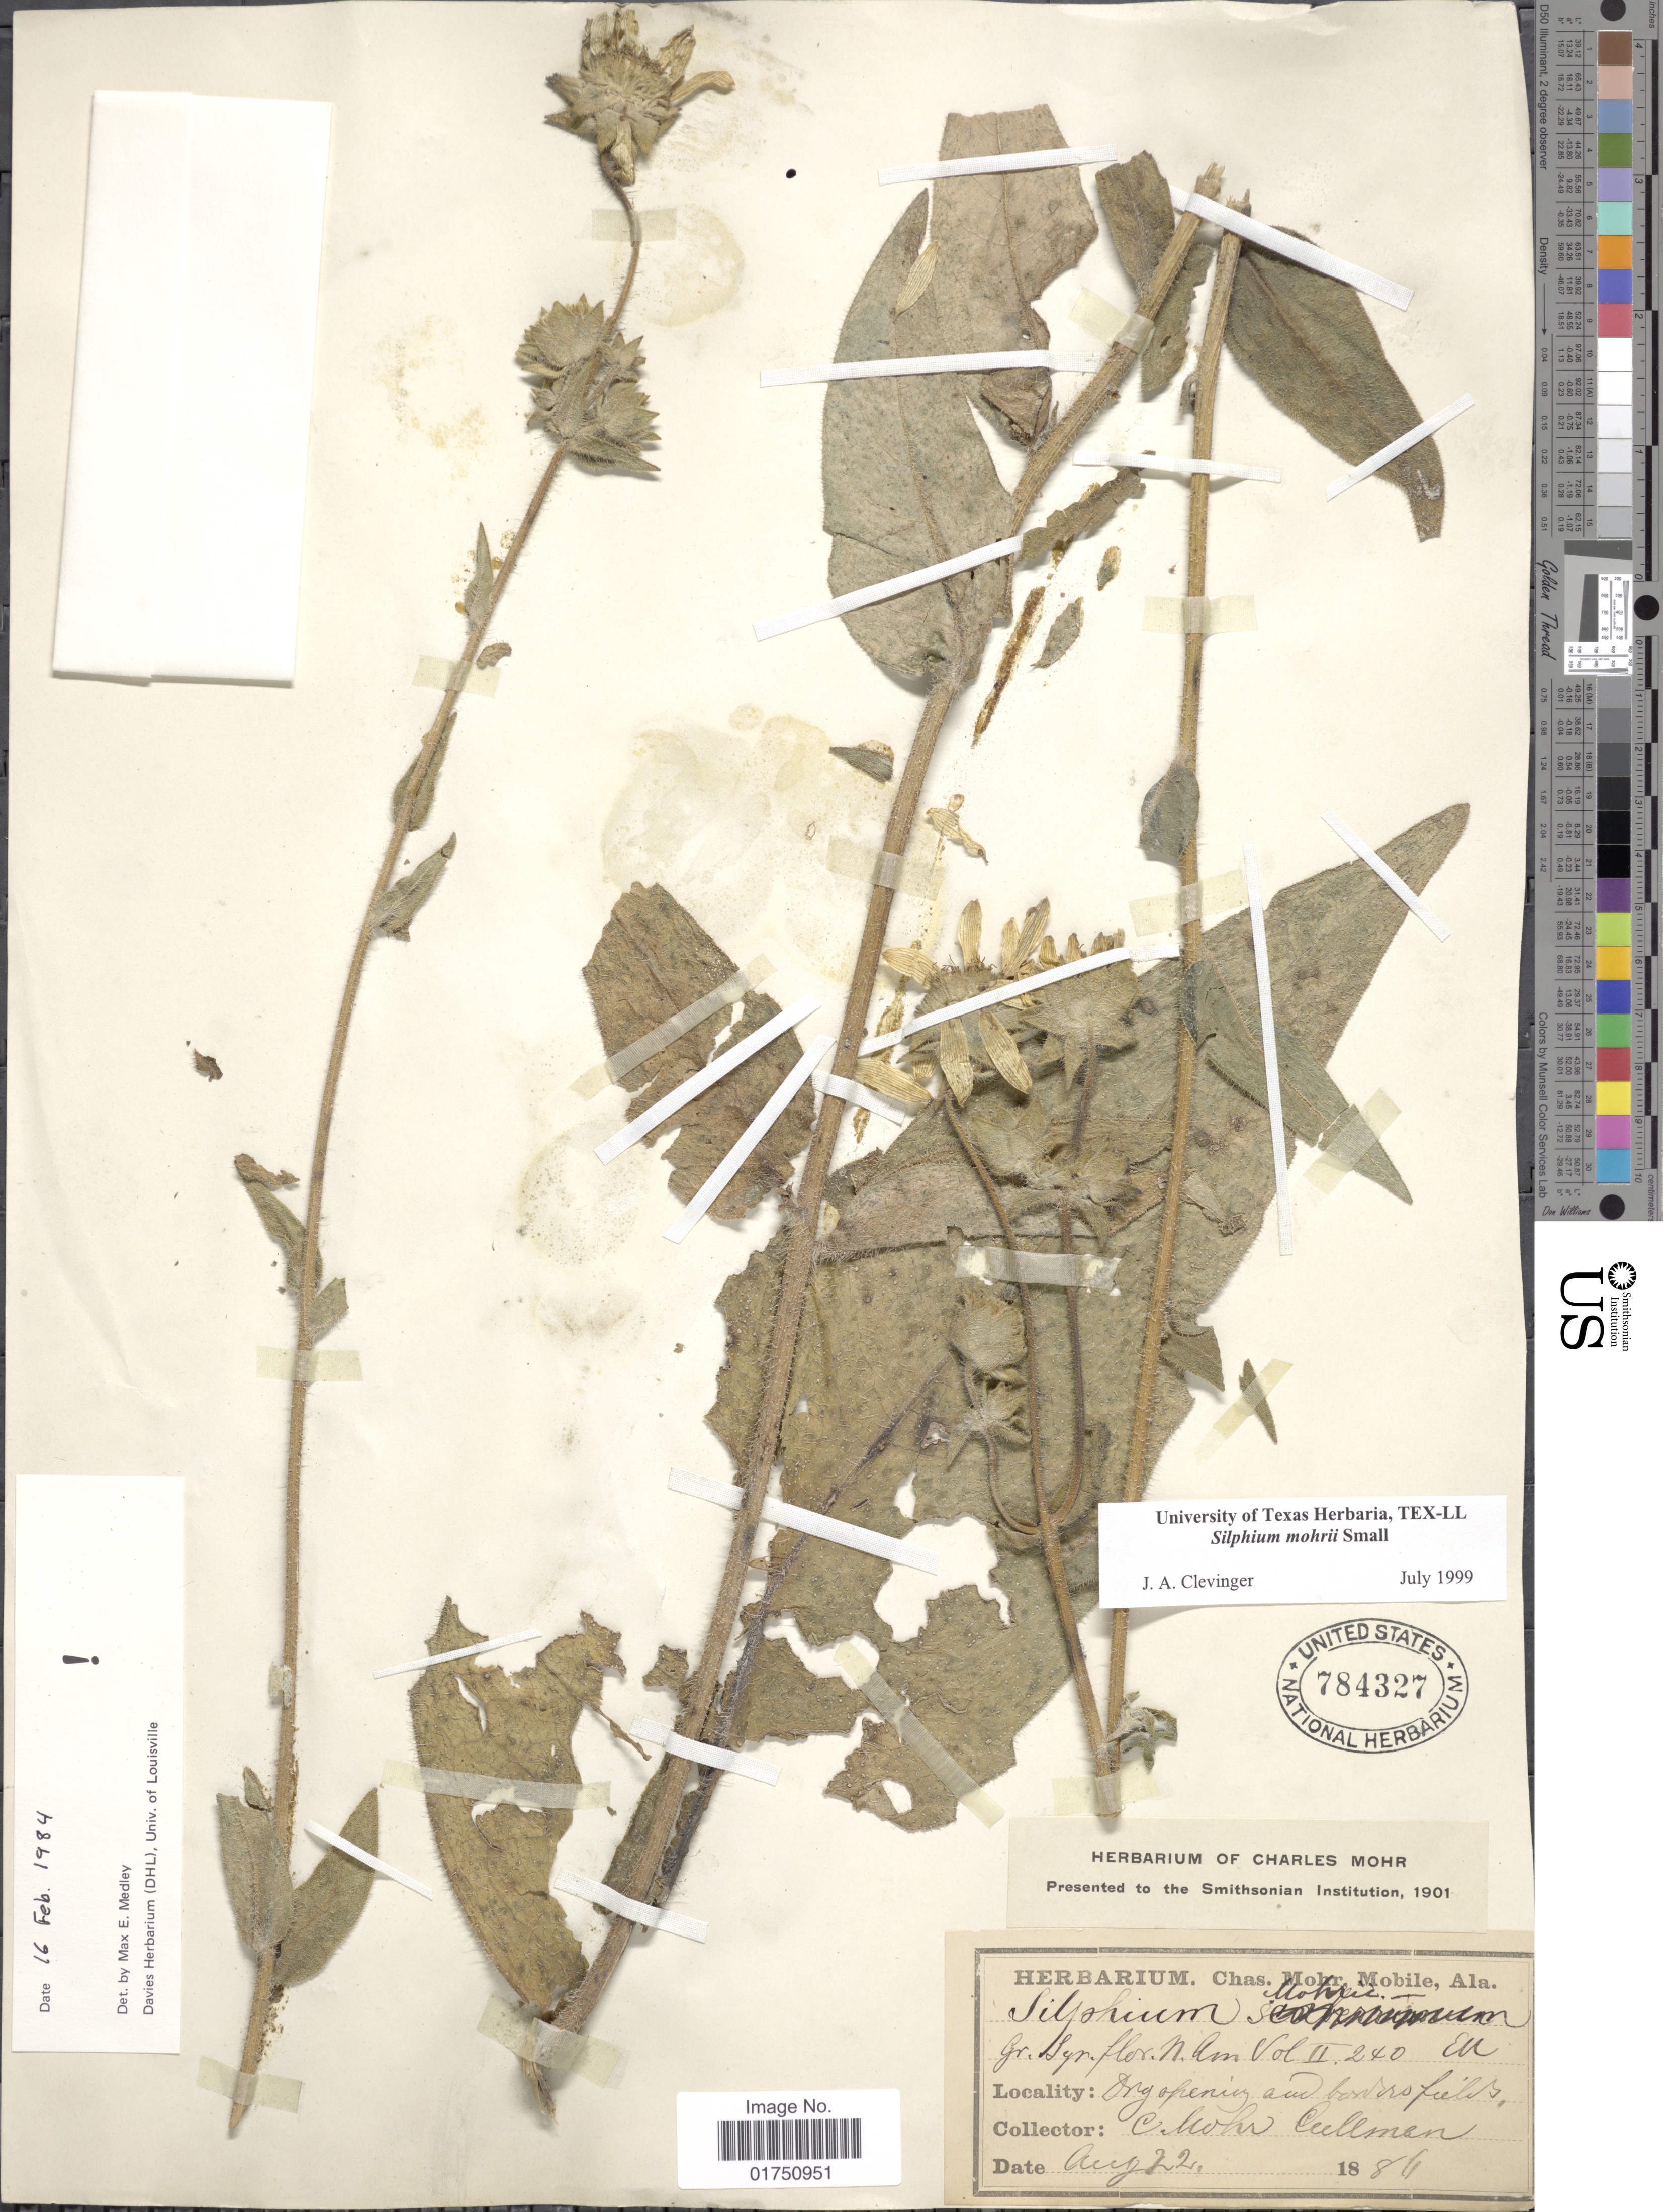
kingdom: Plantae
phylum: Tracheophyta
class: Magnoliopsida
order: Asterales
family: Asteraceae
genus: Silphium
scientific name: Silphium mohrii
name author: Small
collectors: C. T. Mohr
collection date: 1884-08-22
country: United States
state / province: Alabama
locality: Mobile. Cullman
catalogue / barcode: US 784327